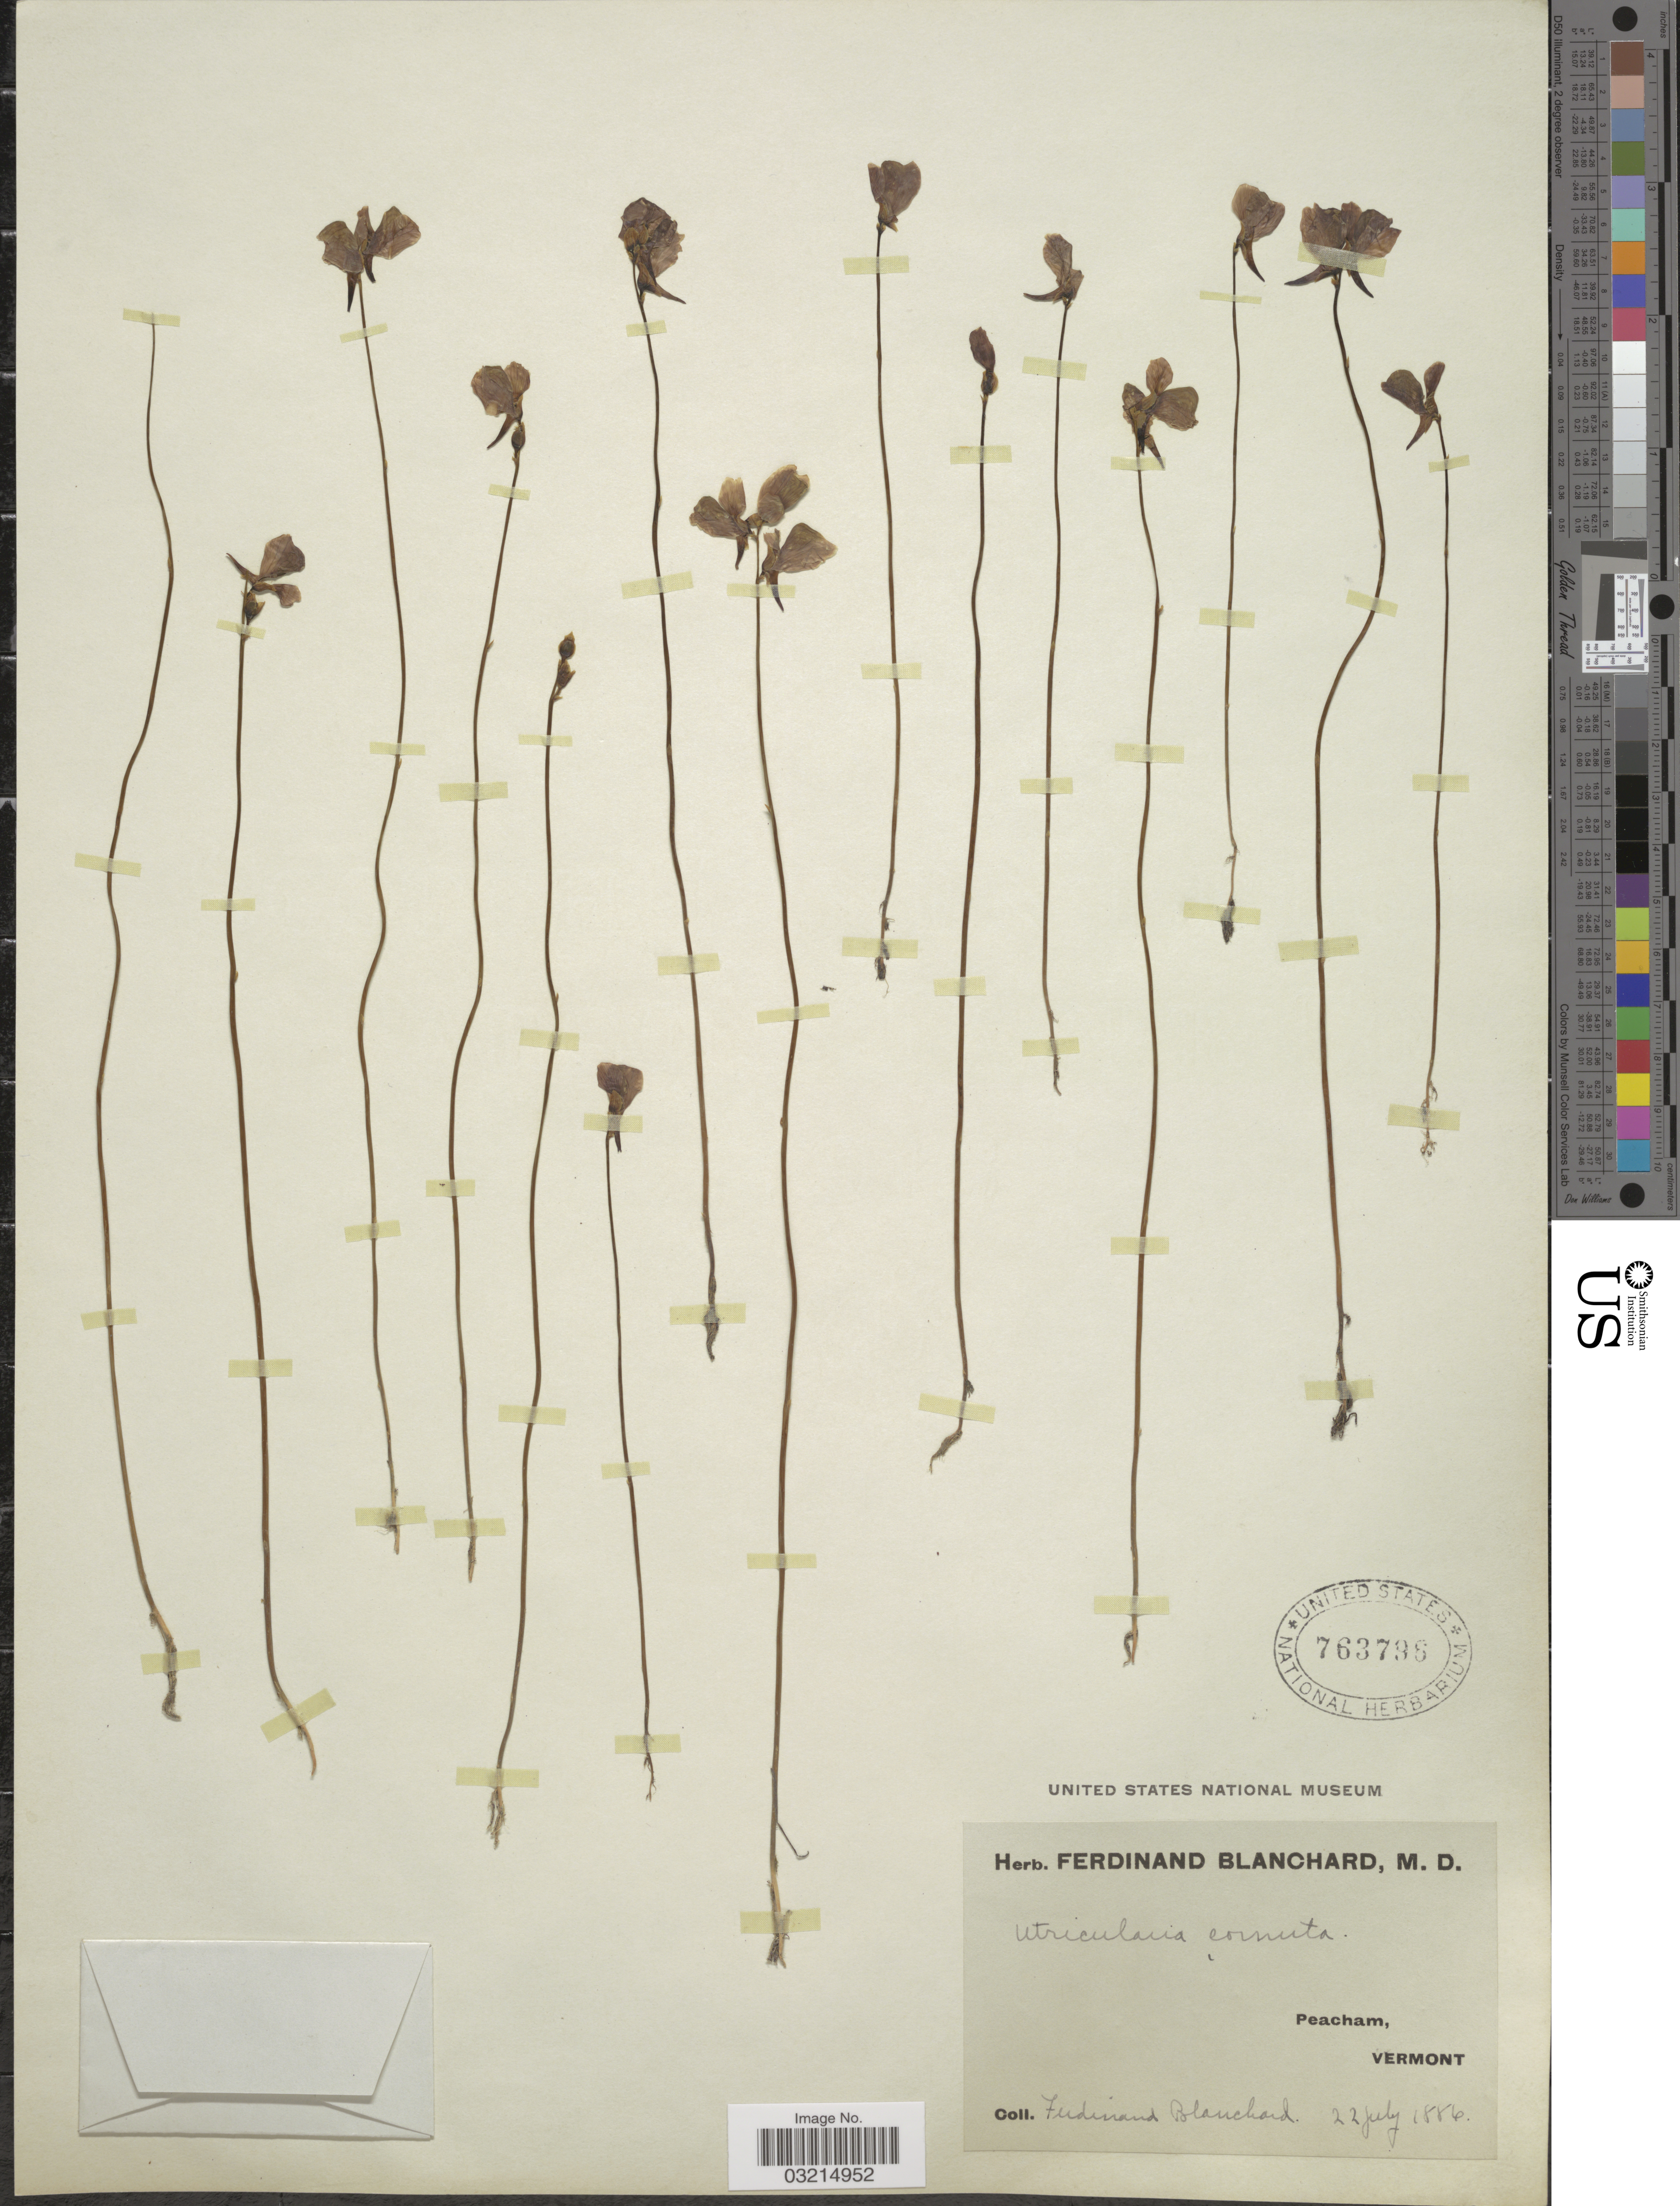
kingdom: Plantae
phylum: Tracheophyta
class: Magnoliopsida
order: Lamiales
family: Lentibulariaceae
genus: Utricularia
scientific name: Utricularia cornuta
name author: Michx.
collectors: F. Blanchard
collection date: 1886-07-22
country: United States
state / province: Vermont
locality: Peacham.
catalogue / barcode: US 763798